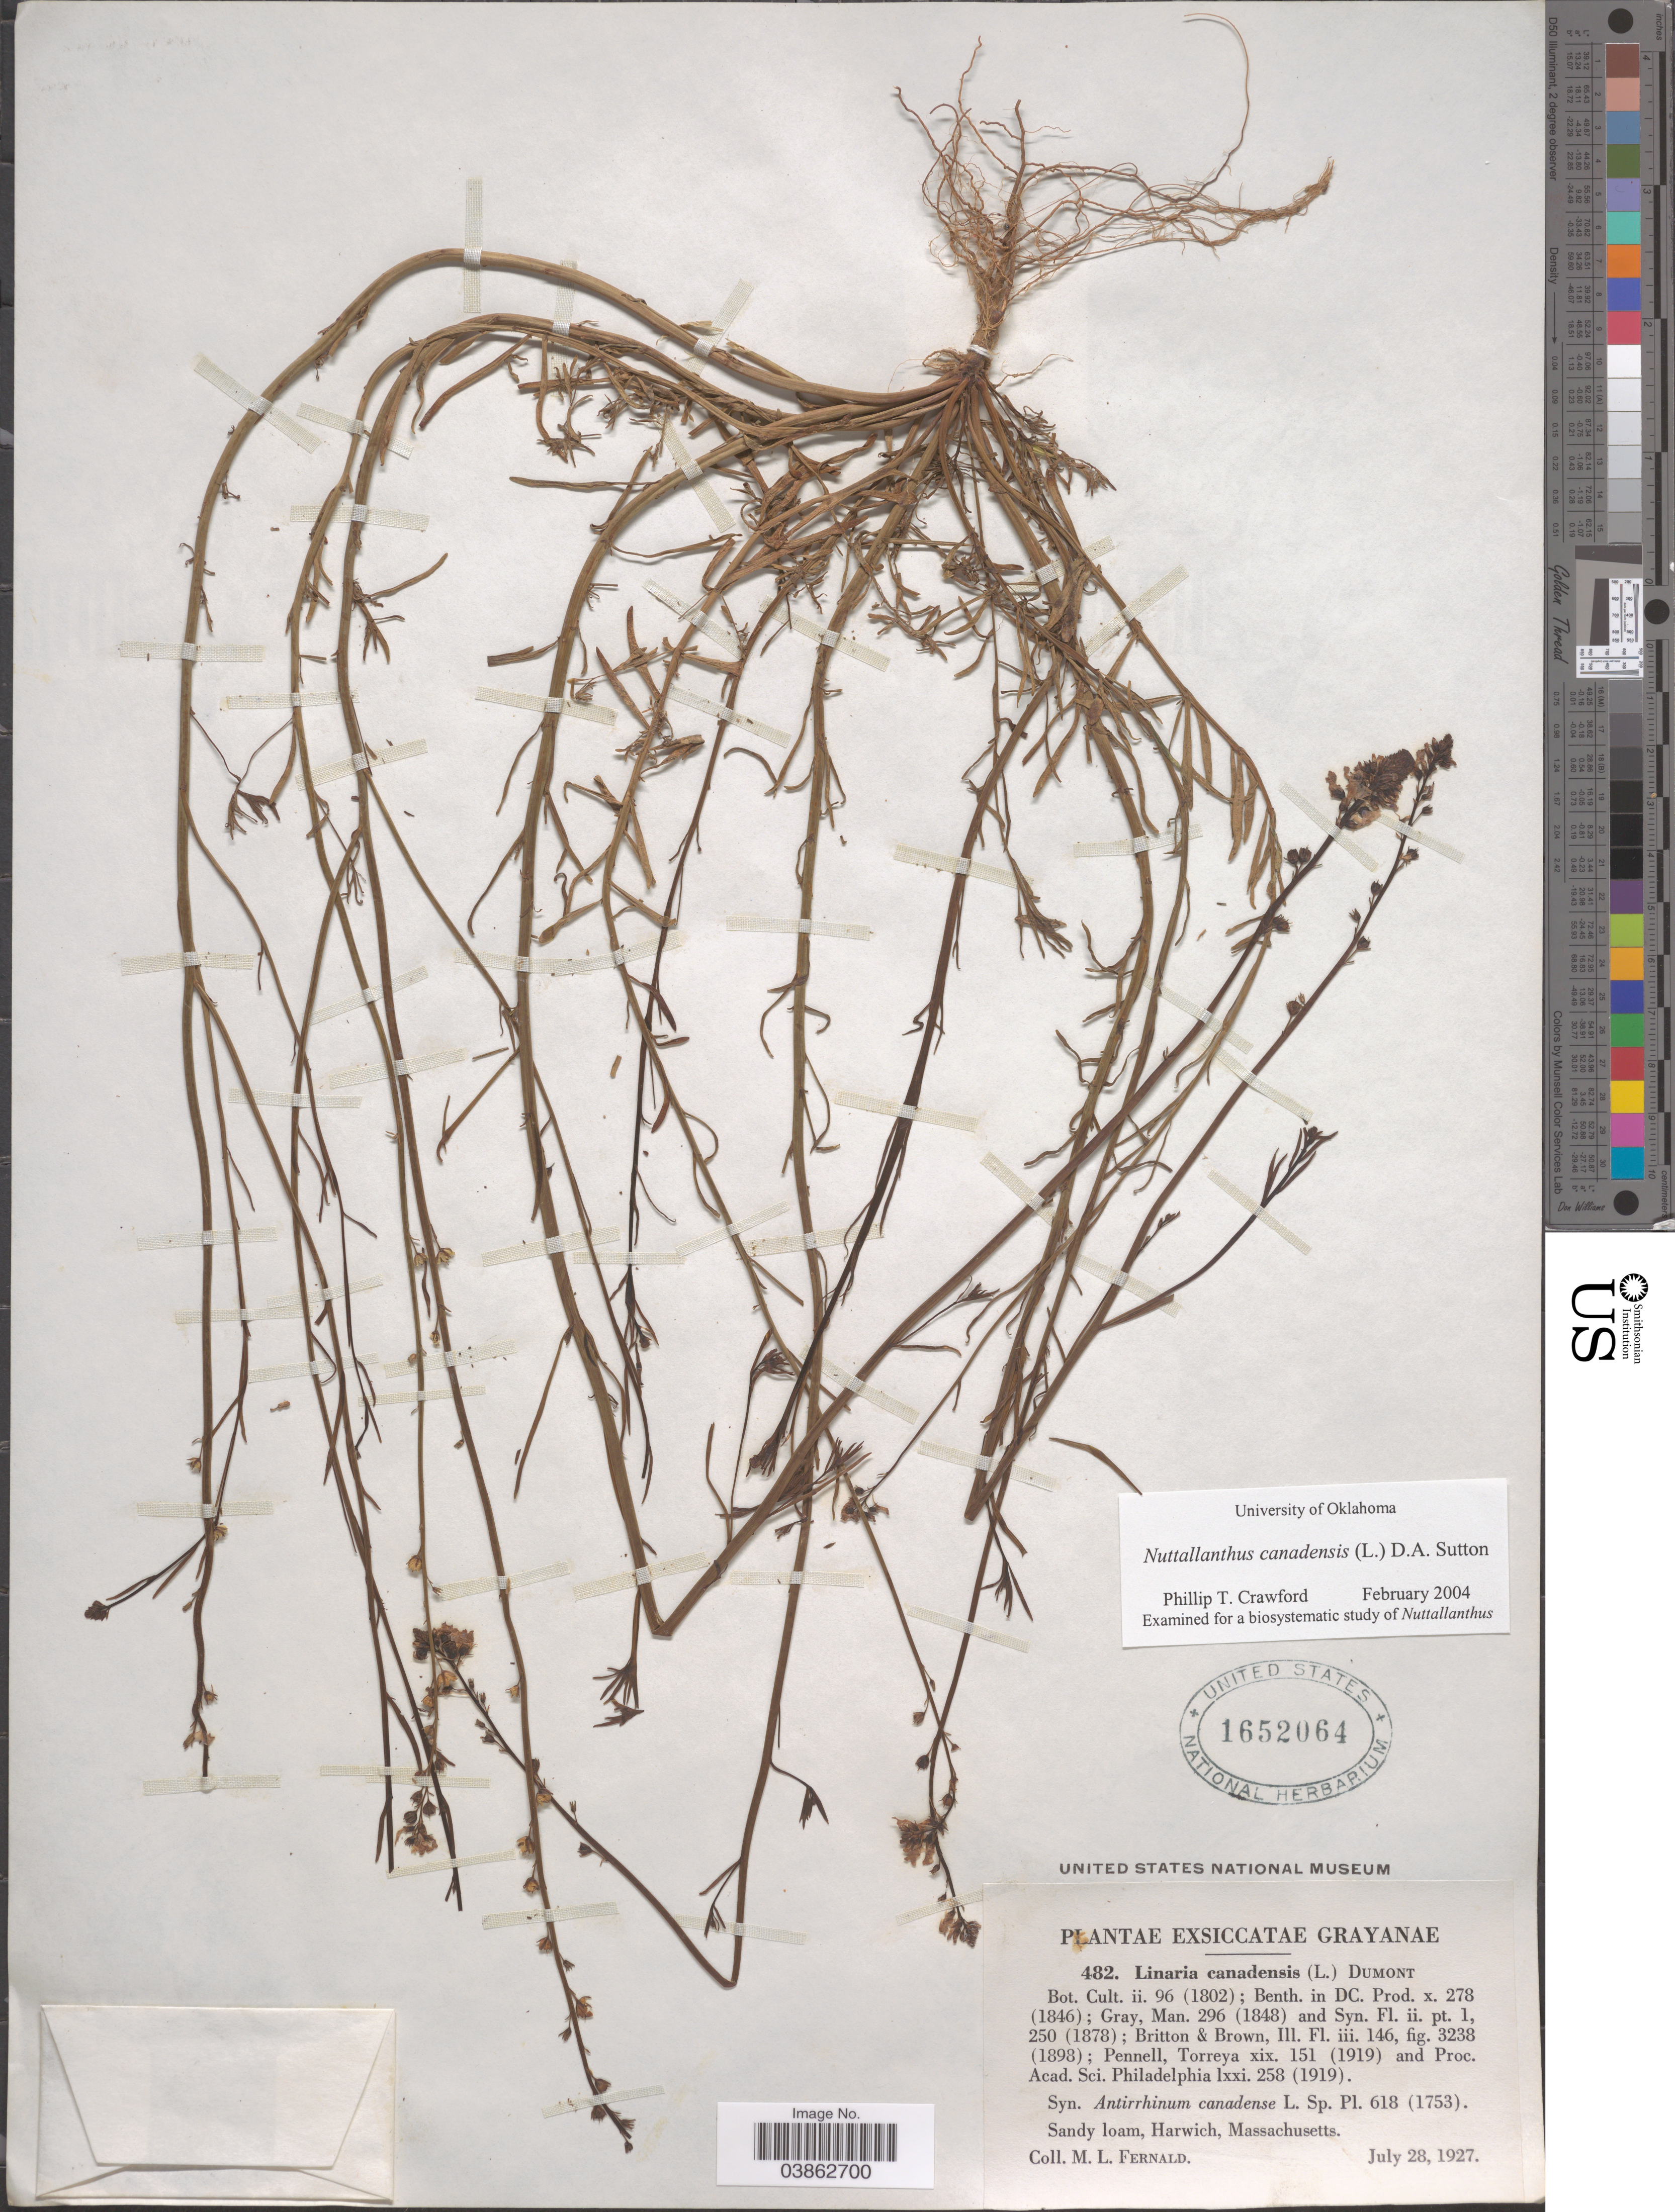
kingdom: Plantae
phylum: Tracheophyta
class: Magnoliopsida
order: Lamiales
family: Plantaginaceae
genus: Linaria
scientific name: Linaria canadensis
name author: (L.) Dum. Cours.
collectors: M. L. Fernald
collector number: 482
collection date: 1927-07-28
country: United States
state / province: Massachusetts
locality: Sandy loam, Harwich.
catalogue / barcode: US 1652064